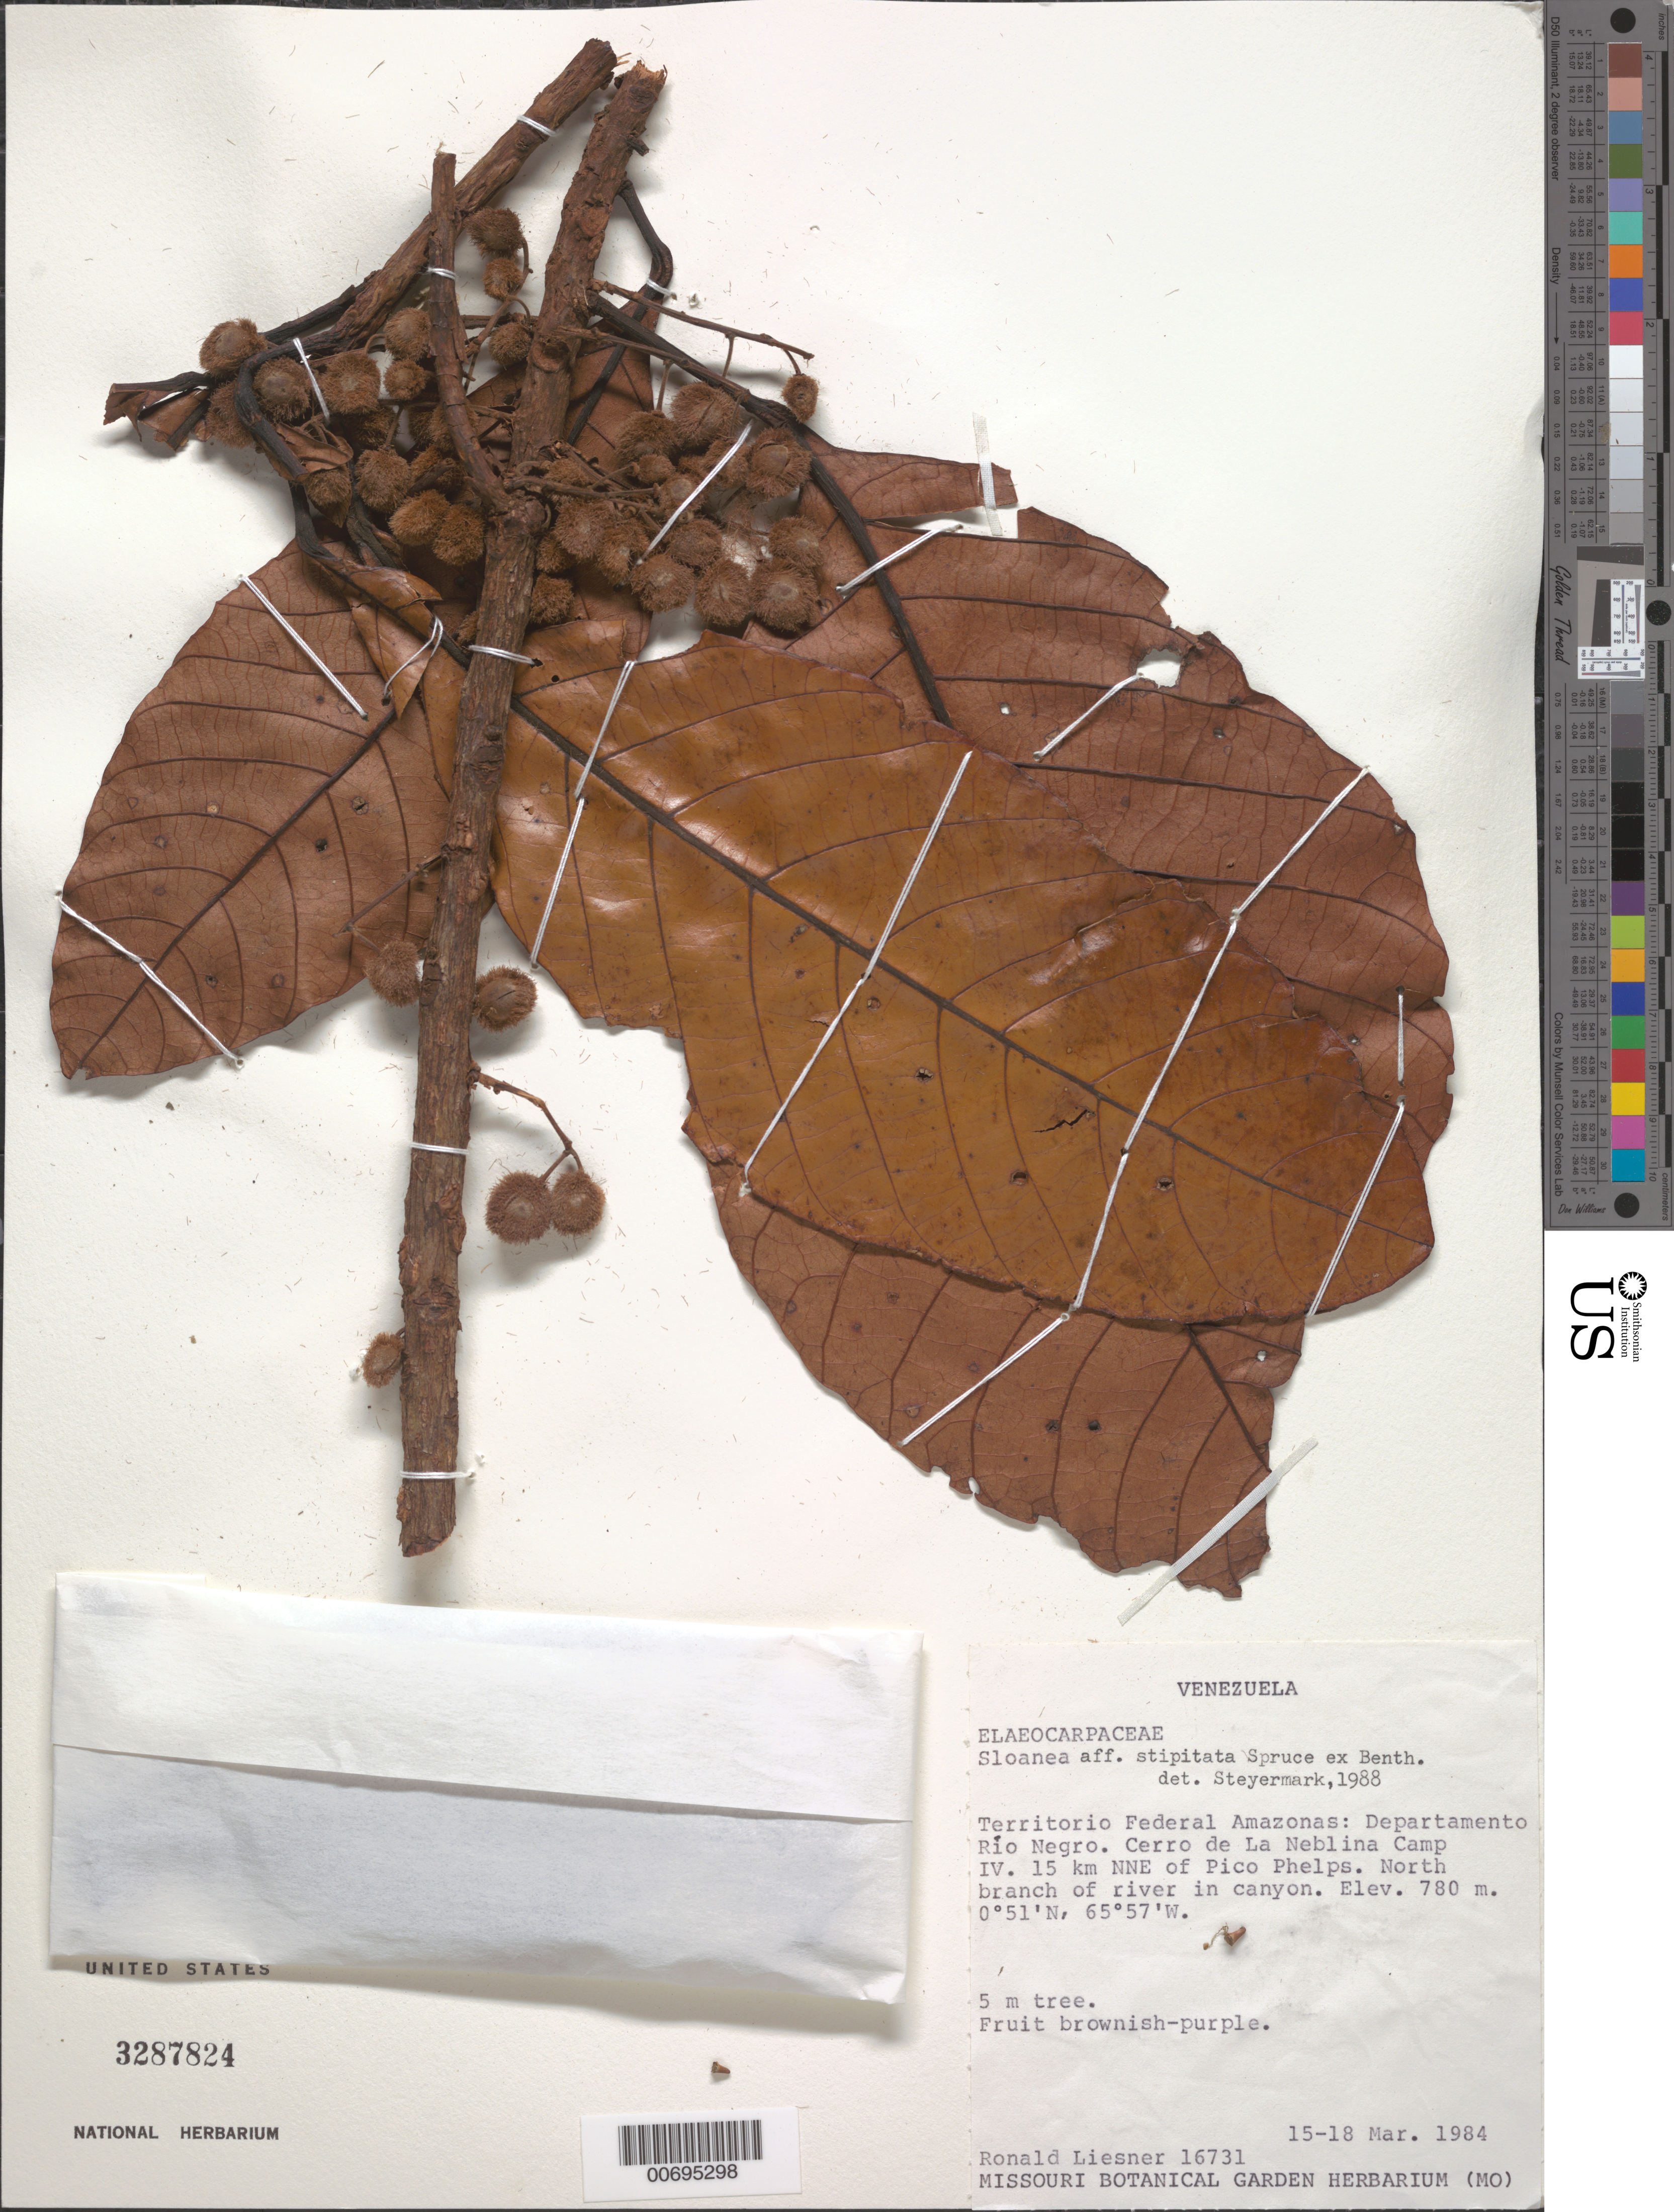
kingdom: Plantae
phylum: Tracheophyta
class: Magnoliopsida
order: Oxalidales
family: Elaeocarpaceae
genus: Sloanea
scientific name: Sloanea stipitata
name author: Spruce ex Benth.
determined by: Steyermark, Julian A., (VEN)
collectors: R. L. Liesner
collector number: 16731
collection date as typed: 15-Mar-84 to 18-Mar-84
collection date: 1984-03-15/1984-03-18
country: Venezuela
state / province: Amazonas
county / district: Río Negro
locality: Cerro de La Neblina Camp IV, 15 km NNE of Pico Phelps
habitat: Along river in canyon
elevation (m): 780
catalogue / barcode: US 3287824